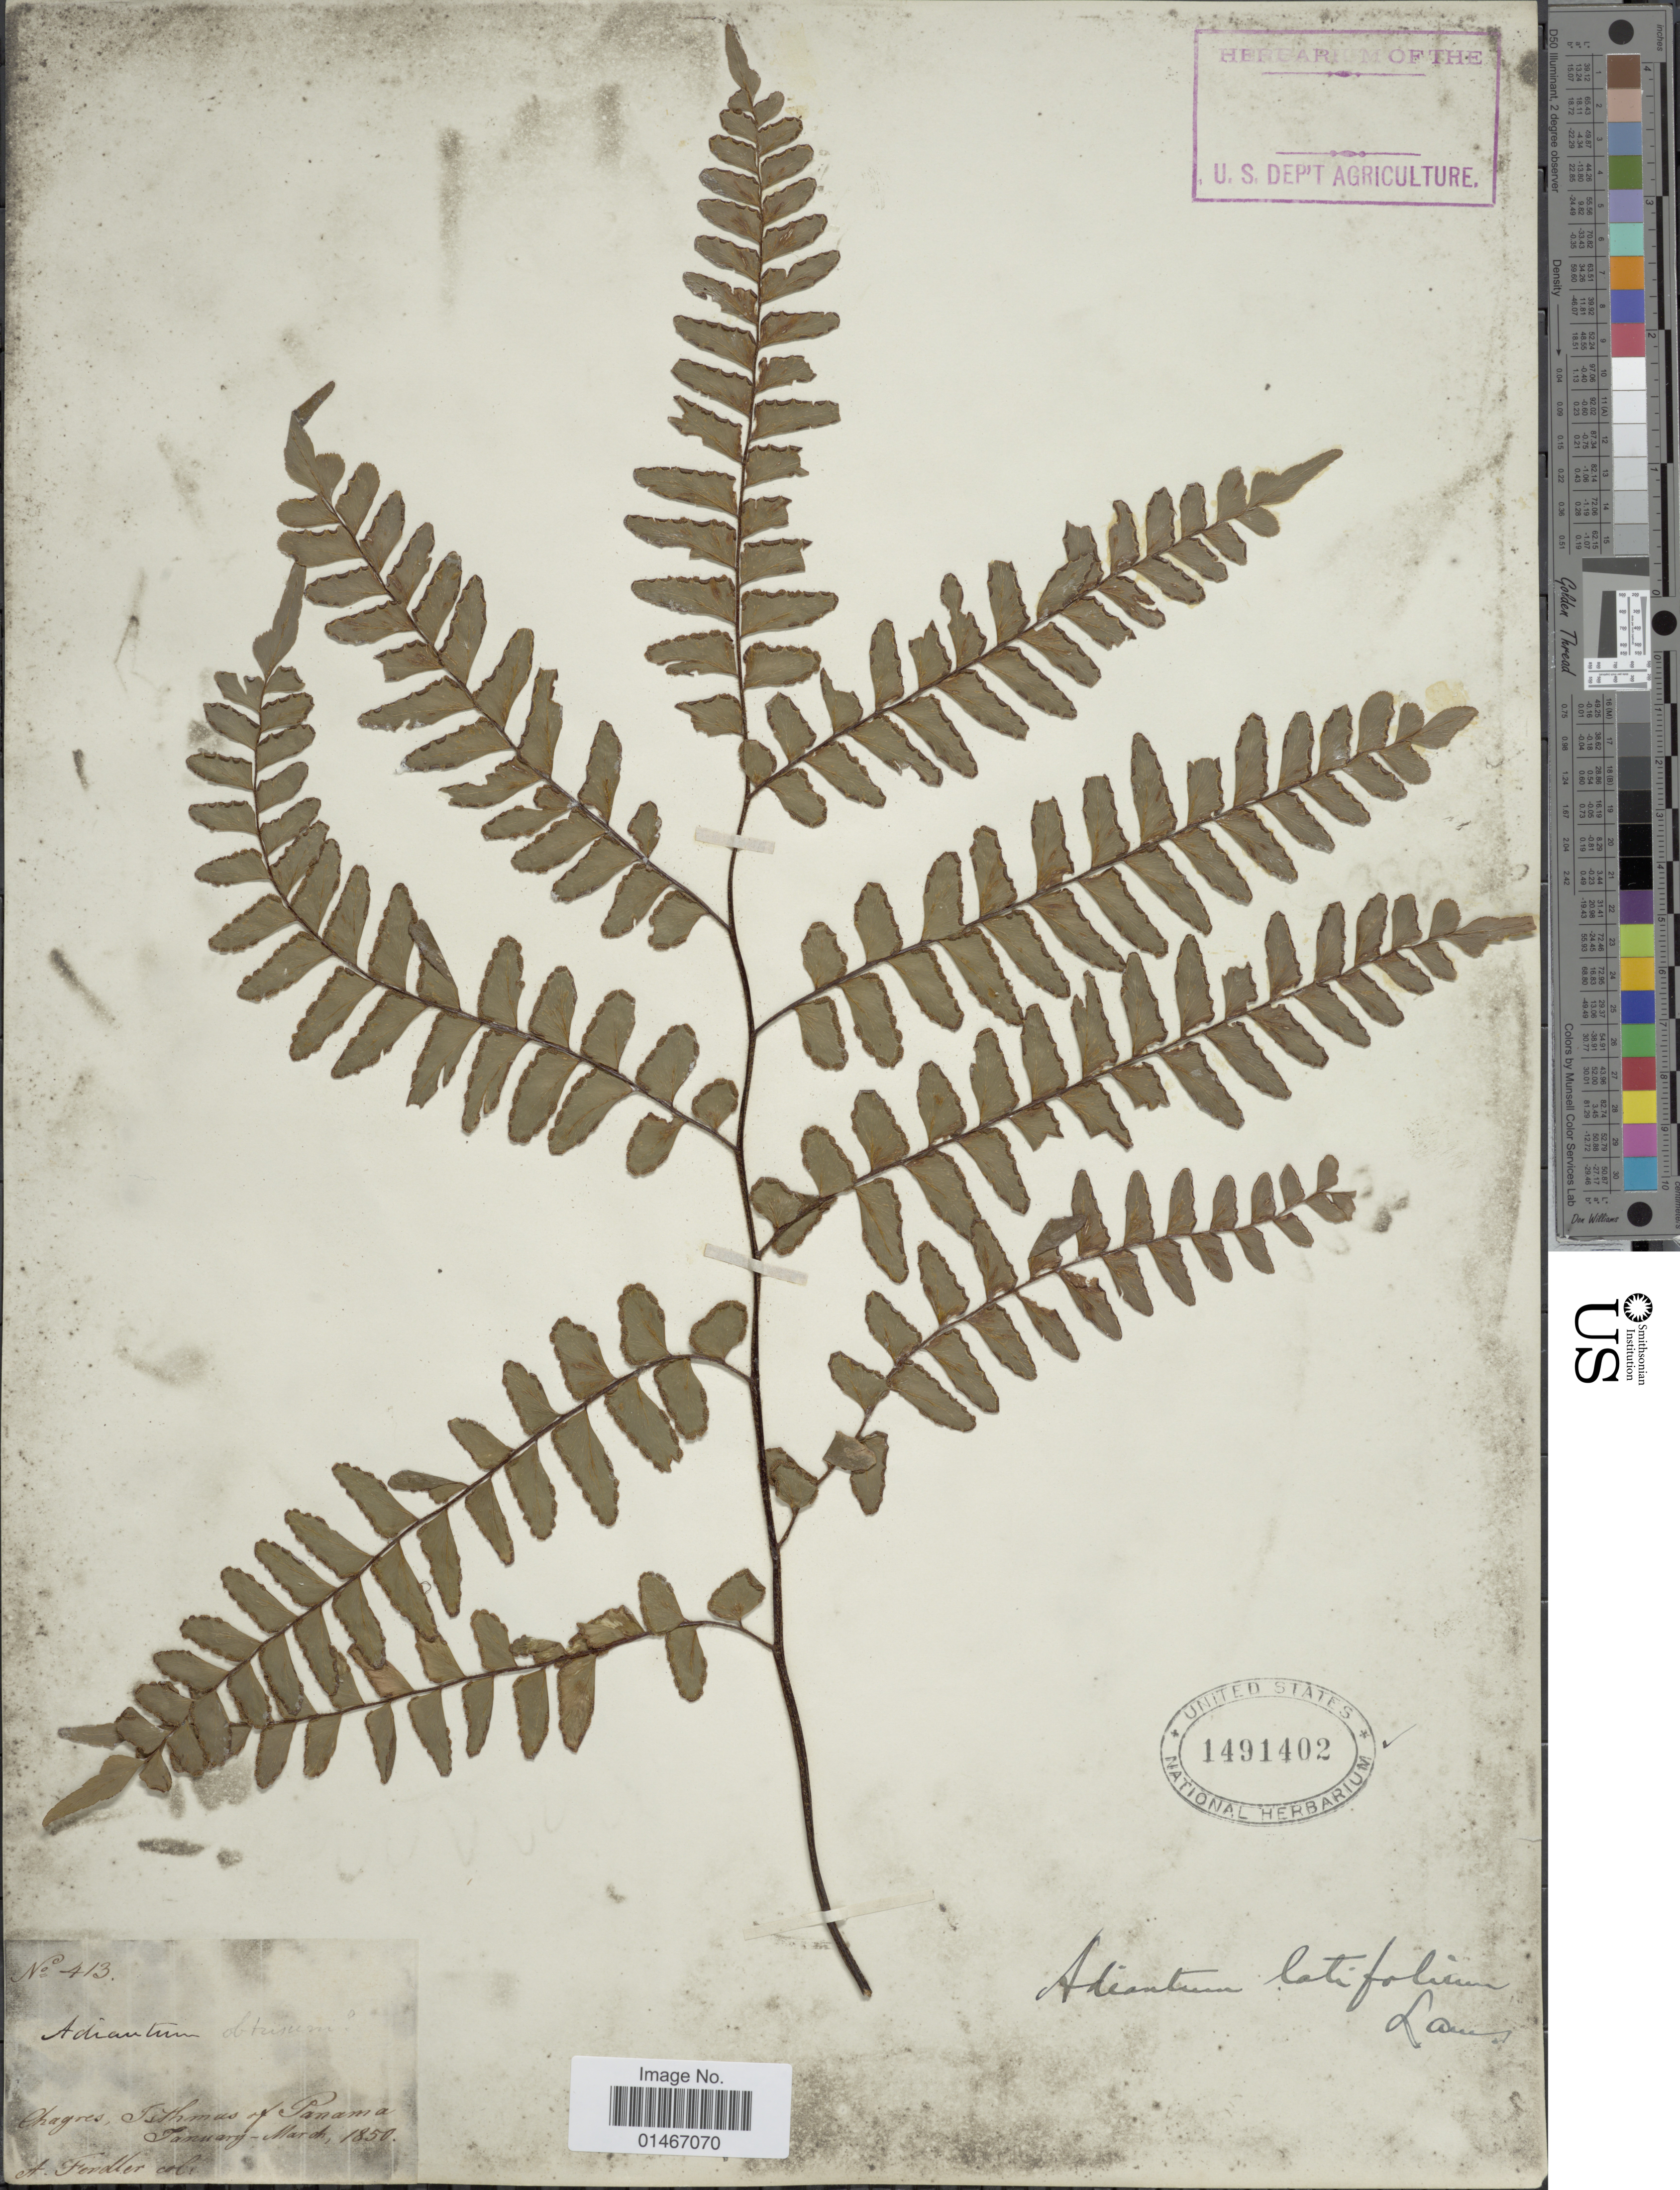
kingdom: Plantae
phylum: Tracheophyta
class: Polypodiopsida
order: Polypodiales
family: Pteridaceae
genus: Adiantum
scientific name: Adiantum latifolium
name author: Lam.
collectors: A. Fendler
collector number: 413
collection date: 1850-01/1850-03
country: Panama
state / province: Panamá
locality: Chagres. Isthmus of Panama.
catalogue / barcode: US 1491402